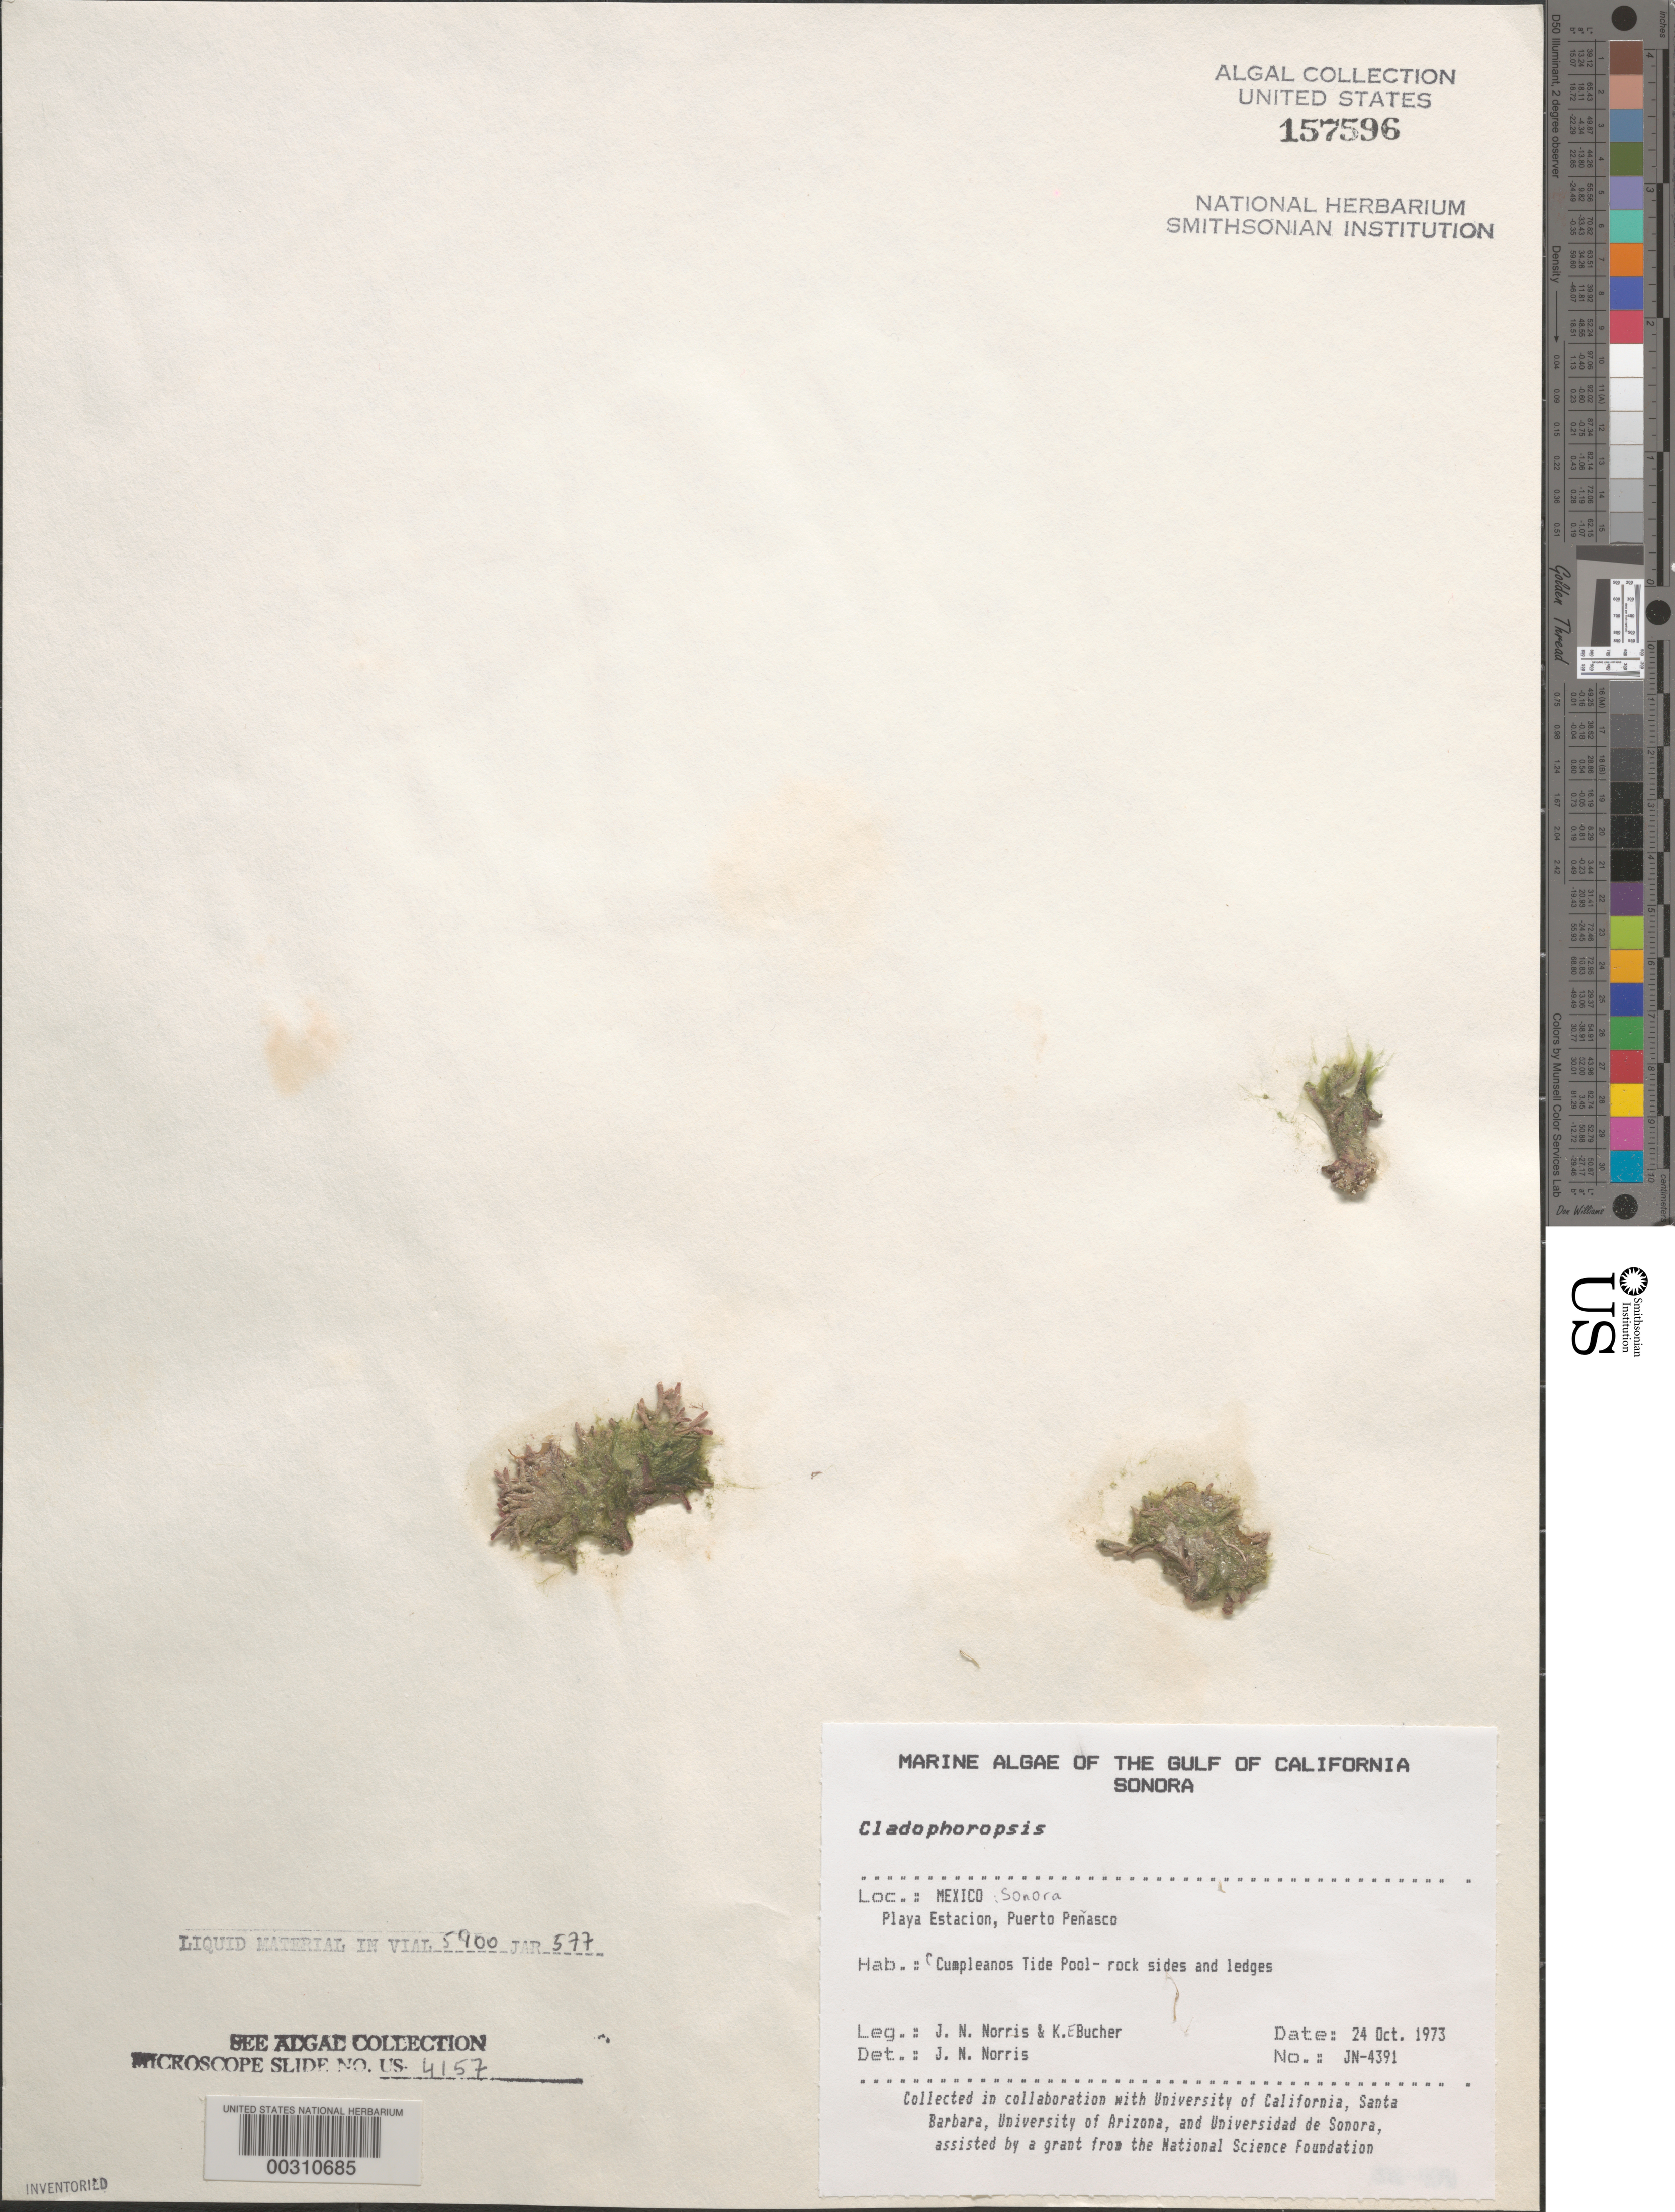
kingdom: Plantae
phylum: Chlorophyta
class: Ulvophyceae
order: Siphonocladales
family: Boodleaceae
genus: Cladophoropsis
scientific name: Cladophoropsis sp.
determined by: Norris, James N.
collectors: J. N. Norris & K. E. Bucher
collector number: JN-4391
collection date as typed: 24 Oct 1973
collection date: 1973-10-24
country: Mexico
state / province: Sonora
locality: Playa Estacion, Puerto Penasco, Cumpleanos Tide Pool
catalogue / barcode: US 157596